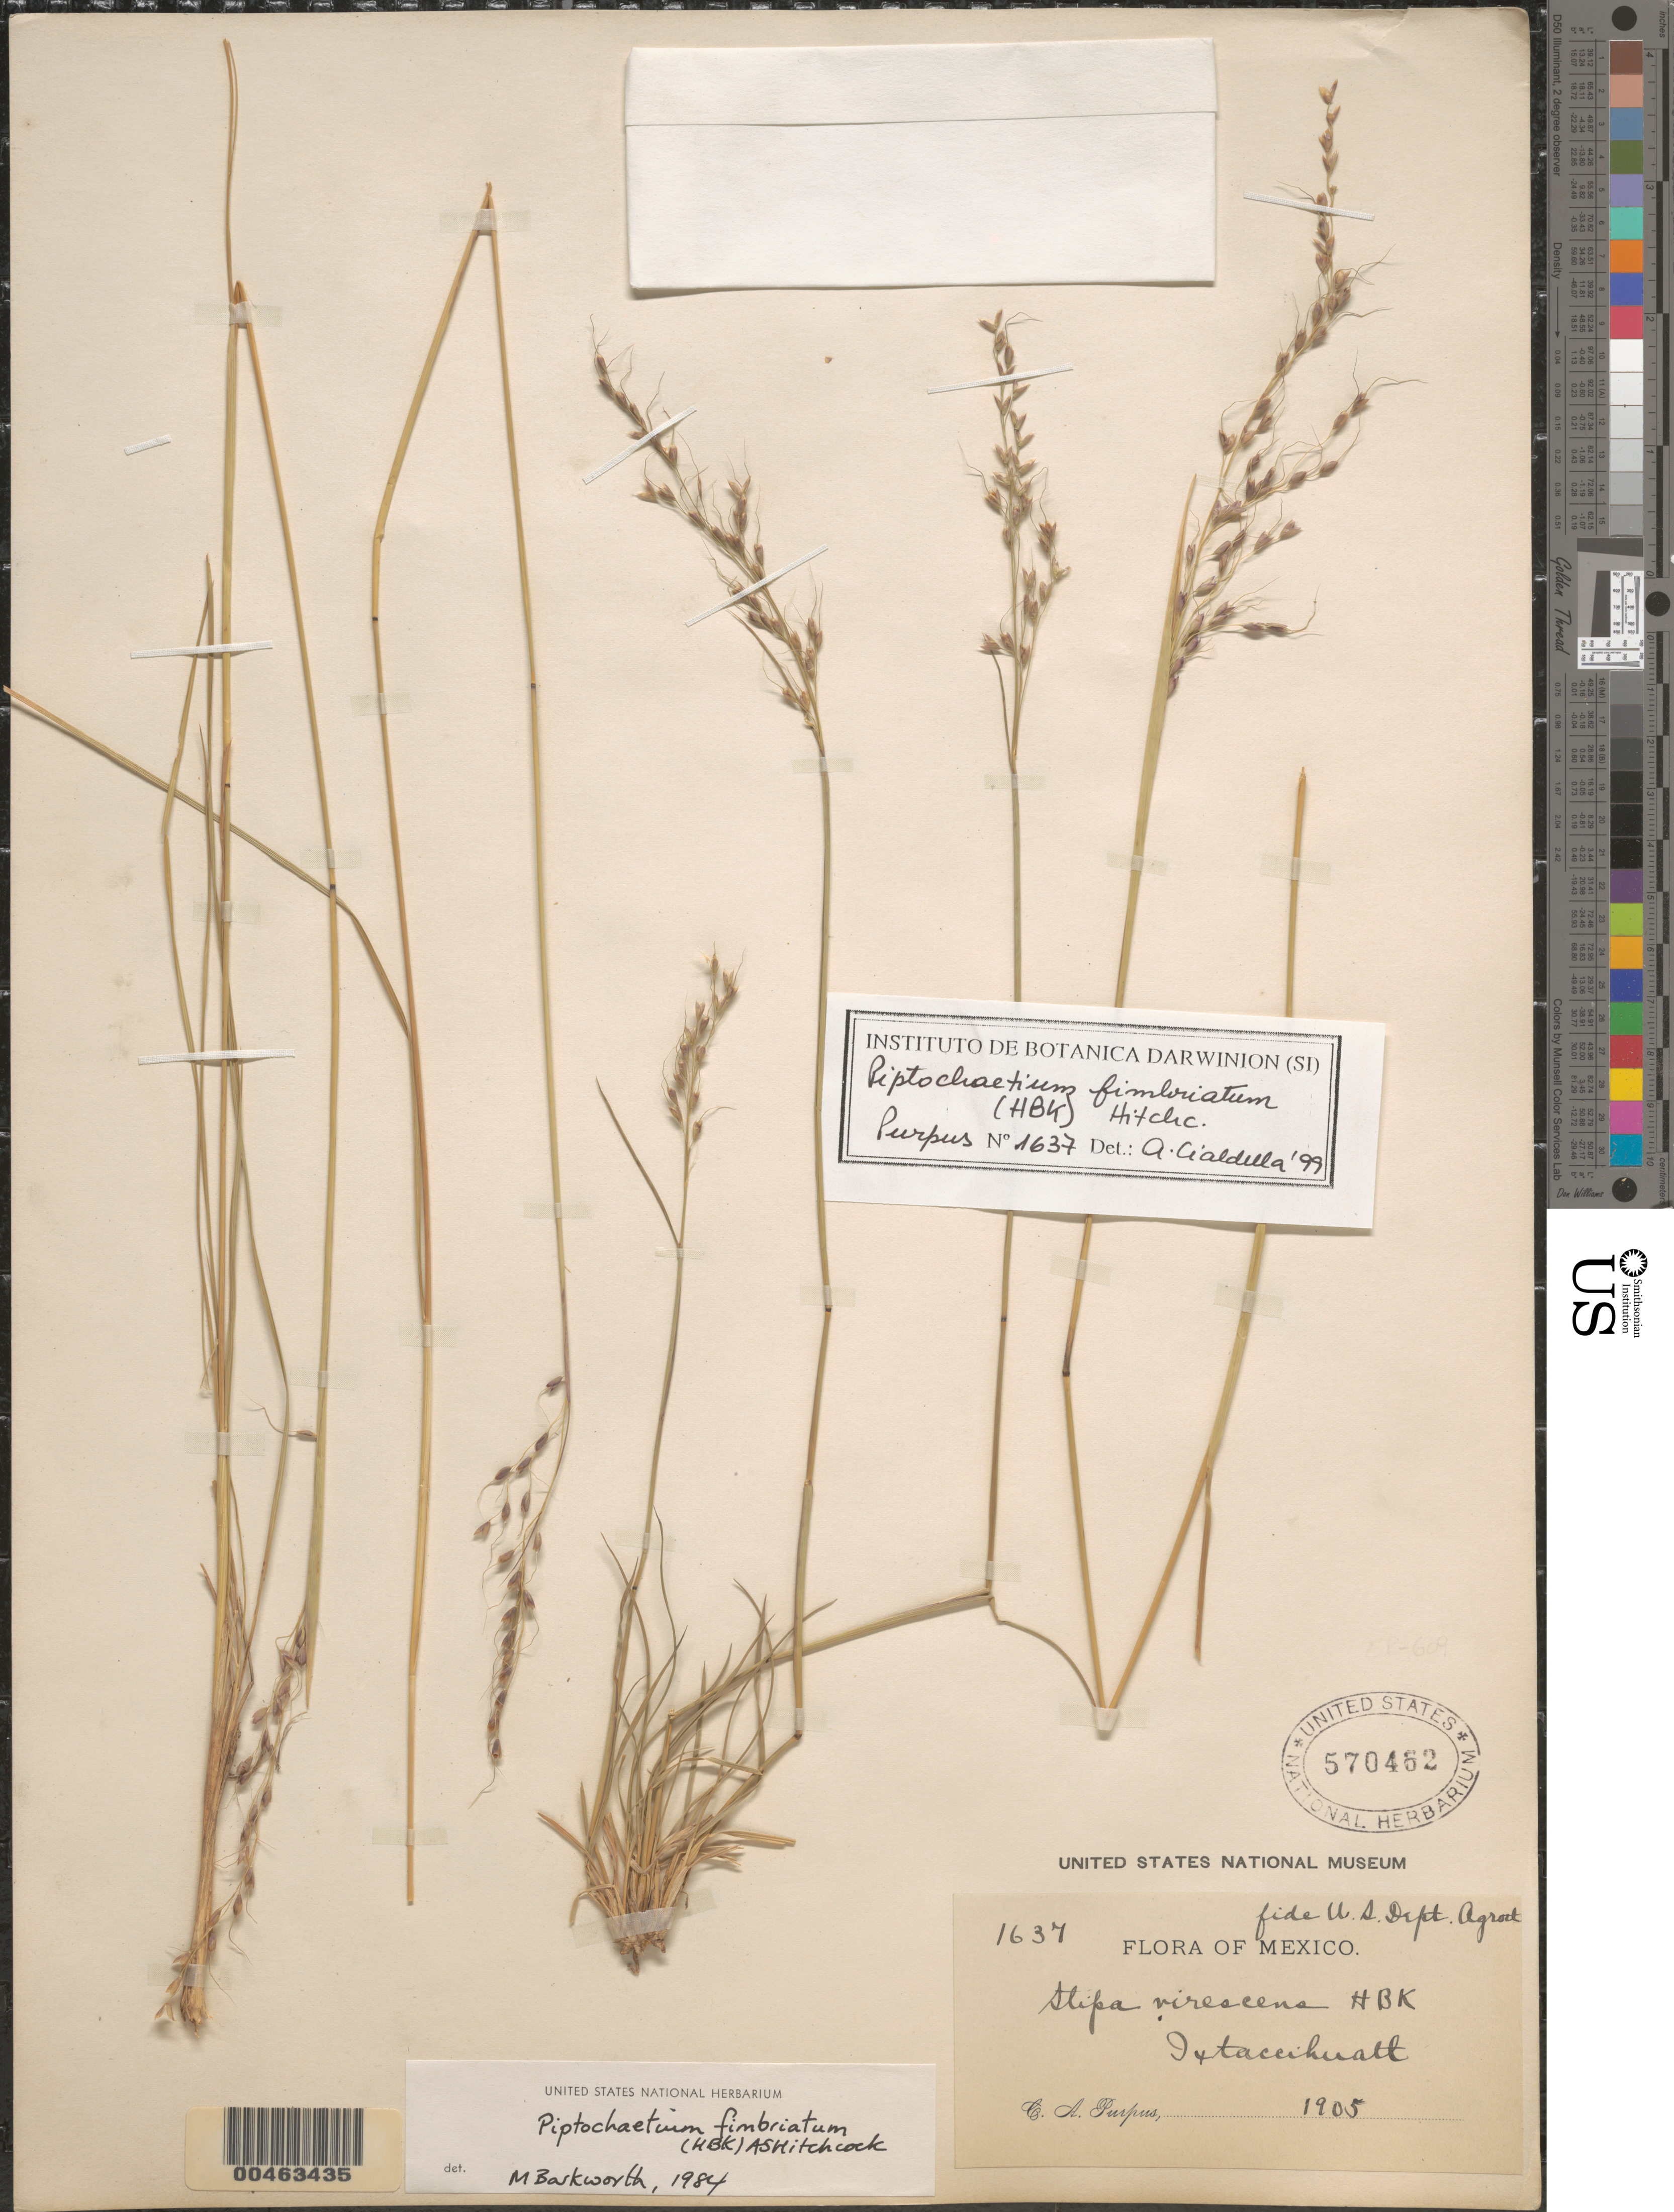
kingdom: Plantae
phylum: Tracheophyta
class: Liliopsida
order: Poales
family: Poaceae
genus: Piptochaetium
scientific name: Piptochaetium fimbriatum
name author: (Kunth) Hitchc.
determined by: Barkworth, M. E.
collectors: C. A. Purpus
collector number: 1637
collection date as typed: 1905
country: Mexico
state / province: Morelos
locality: Ixtaccihuatl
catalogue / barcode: US 570462